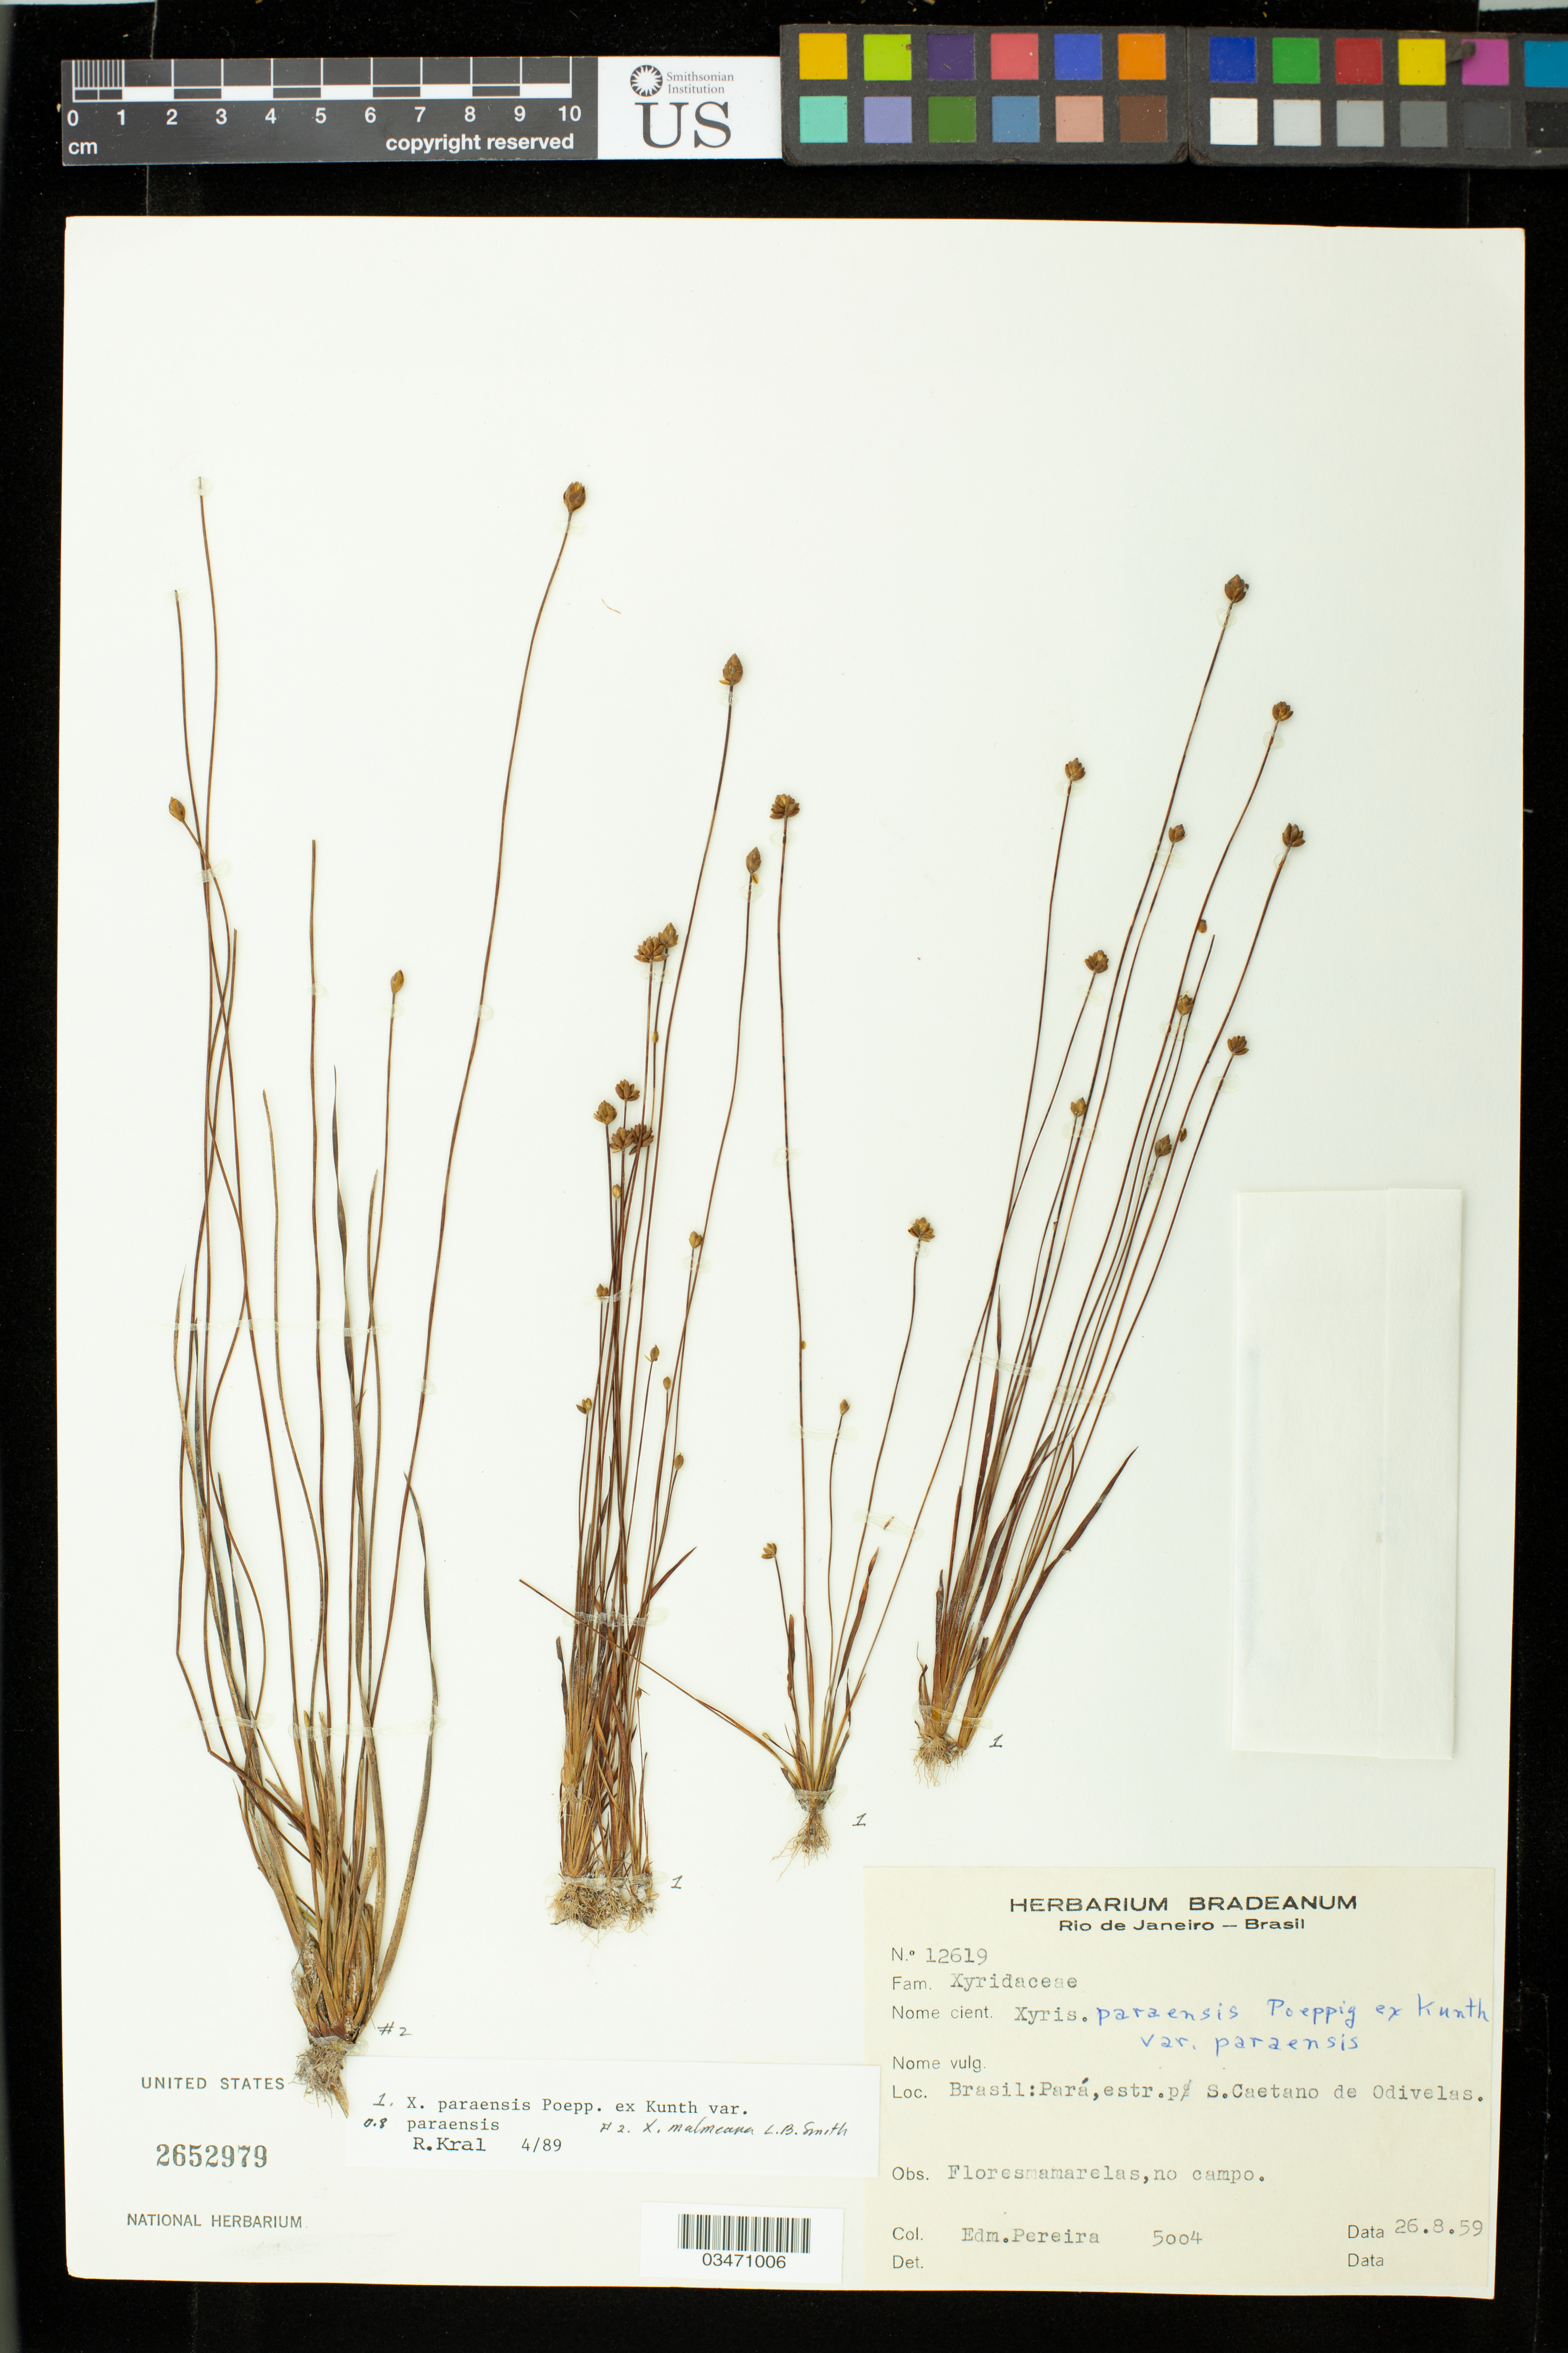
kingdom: Plantae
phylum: Tracheophyta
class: Liliopsida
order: Poales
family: Xyridaceae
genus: Xyris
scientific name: Xyris paraensis var. paraensis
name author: Poepp. ex Kunth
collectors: E. Pereira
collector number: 5004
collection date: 1959-08-26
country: Brazil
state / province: Pará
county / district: São Caetano de Odivelas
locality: Estrada para São Caetano de Odivelas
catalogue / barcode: US 2652979